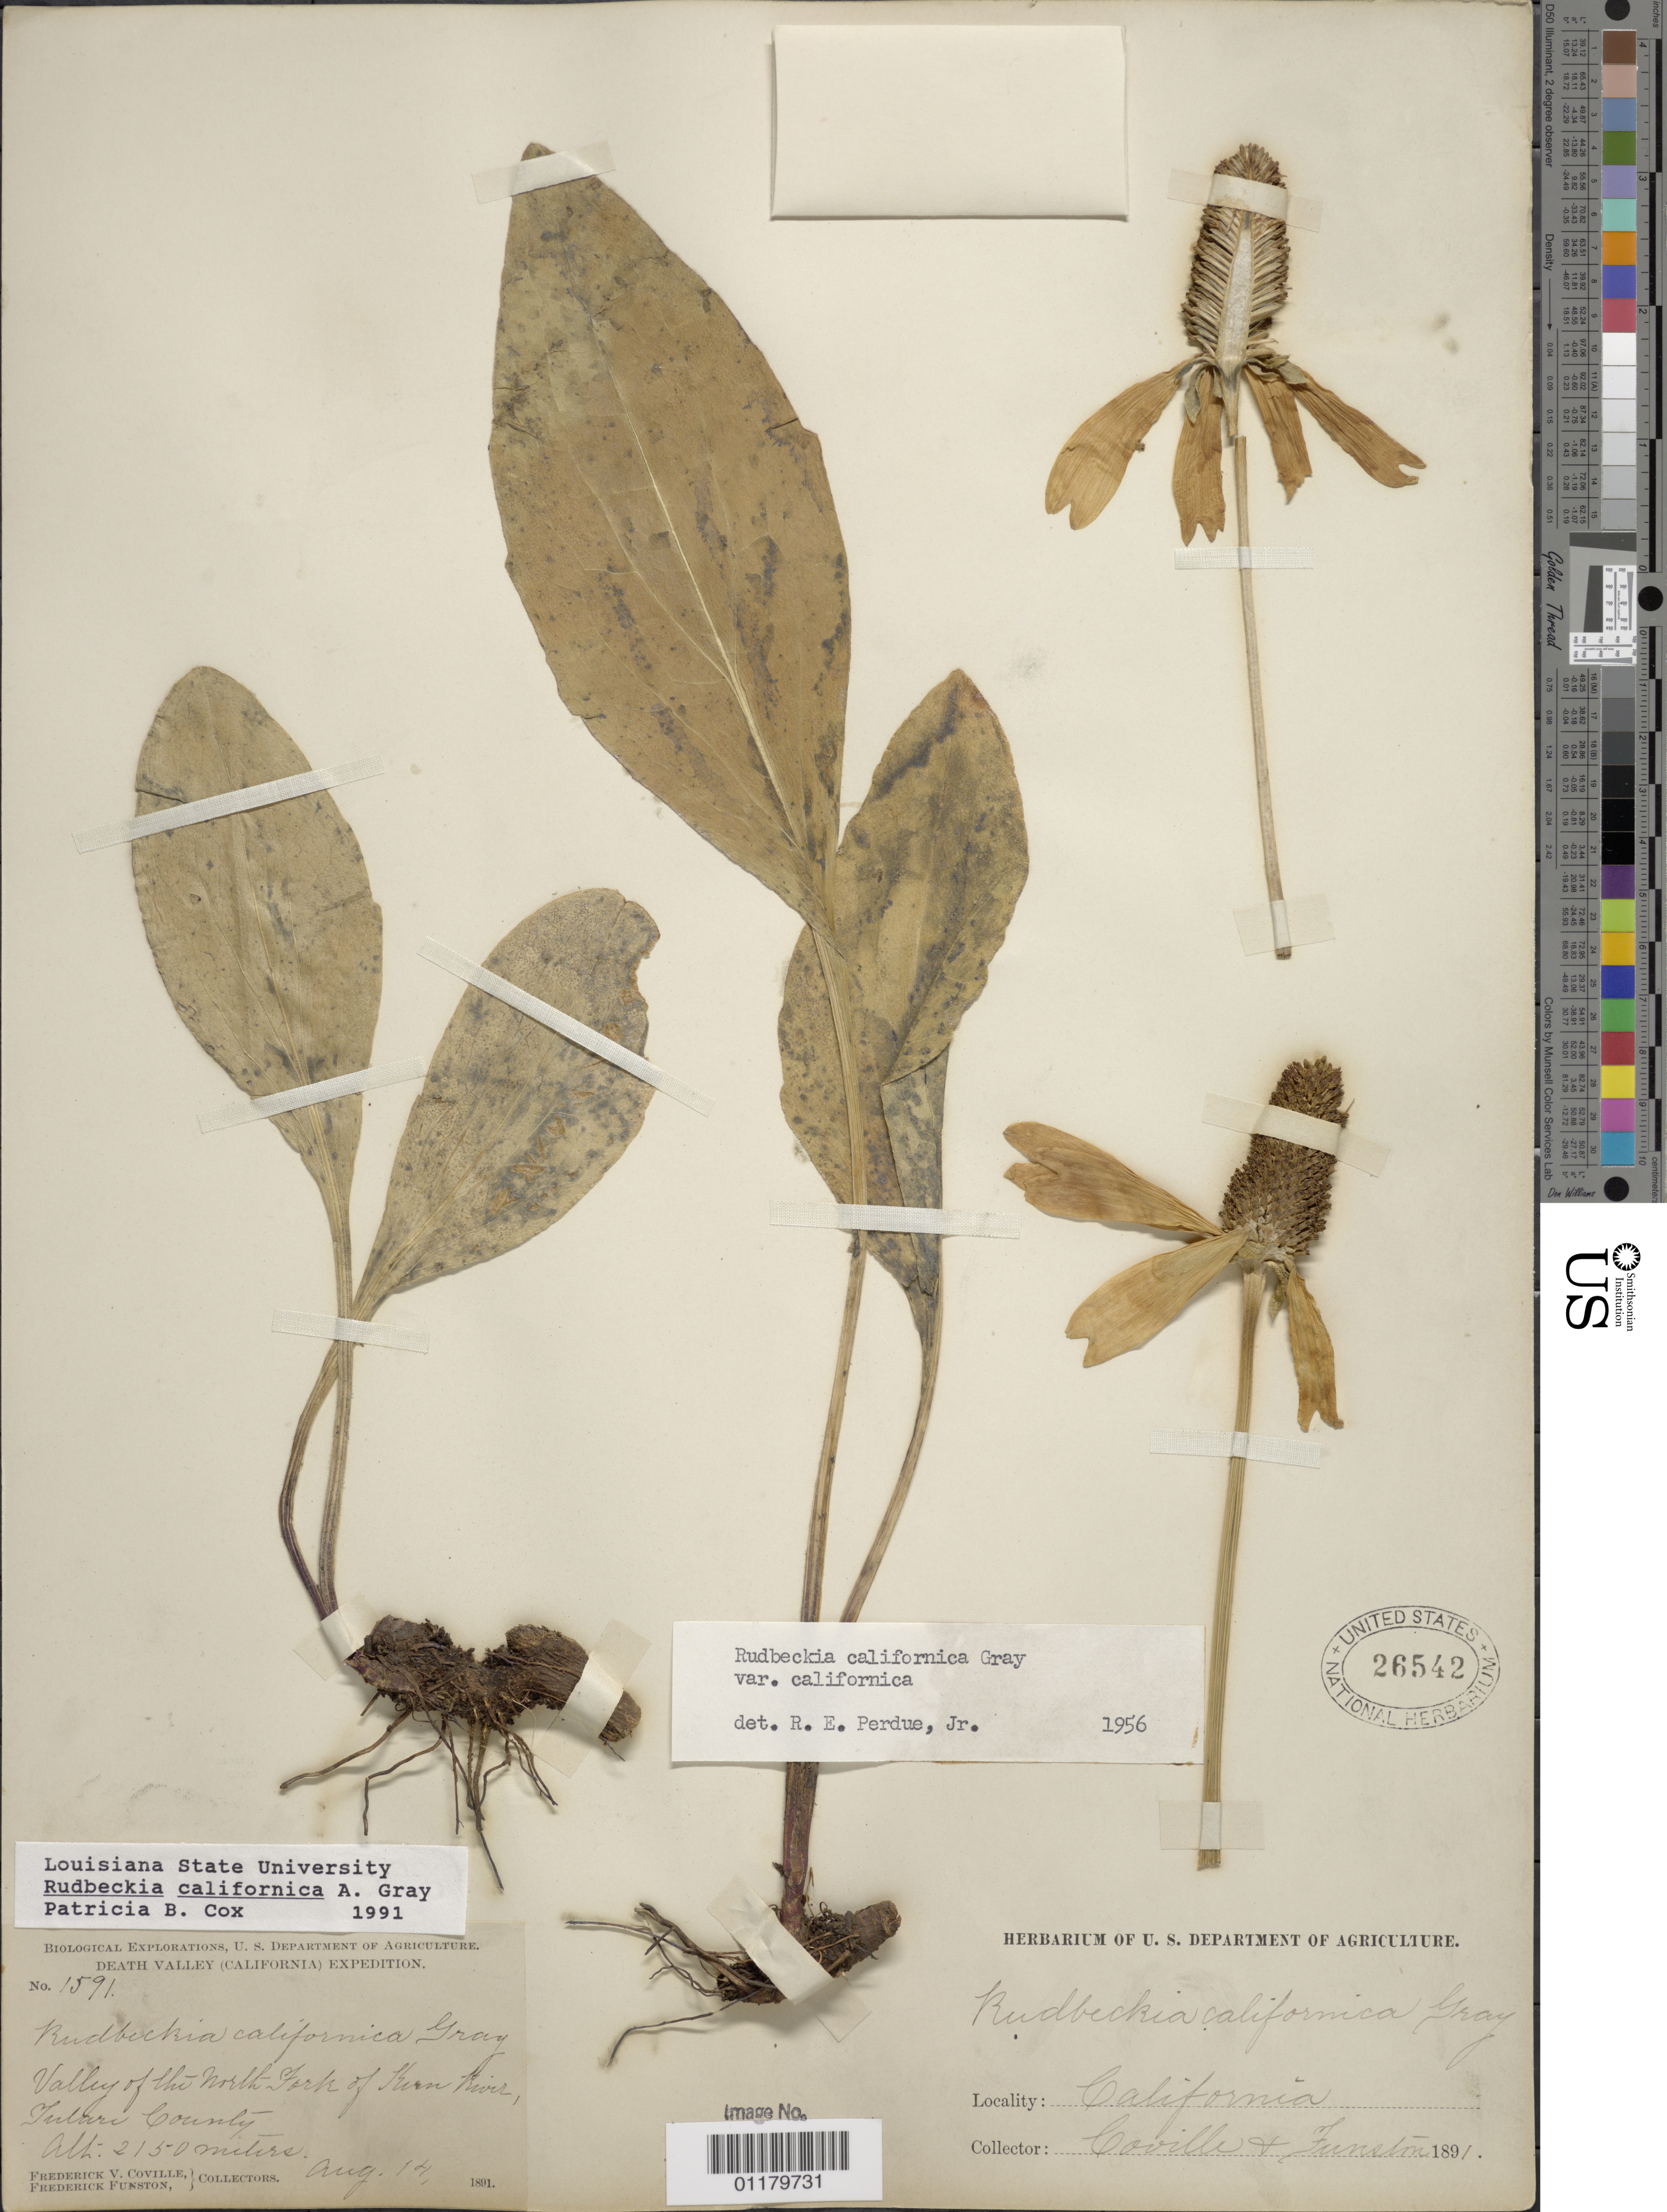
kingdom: Plantae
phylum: Tracheophyta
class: Magnoliopsida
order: Asterales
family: Asteraceae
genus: Rudbeckia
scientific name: Rudbeckia californica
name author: A. Gray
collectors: F. V. Coville & F. Funston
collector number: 1591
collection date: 1891-08-14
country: United States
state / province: California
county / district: Tulare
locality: Valley of the North Fork of Kern River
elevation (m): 2150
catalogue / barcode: US 26542